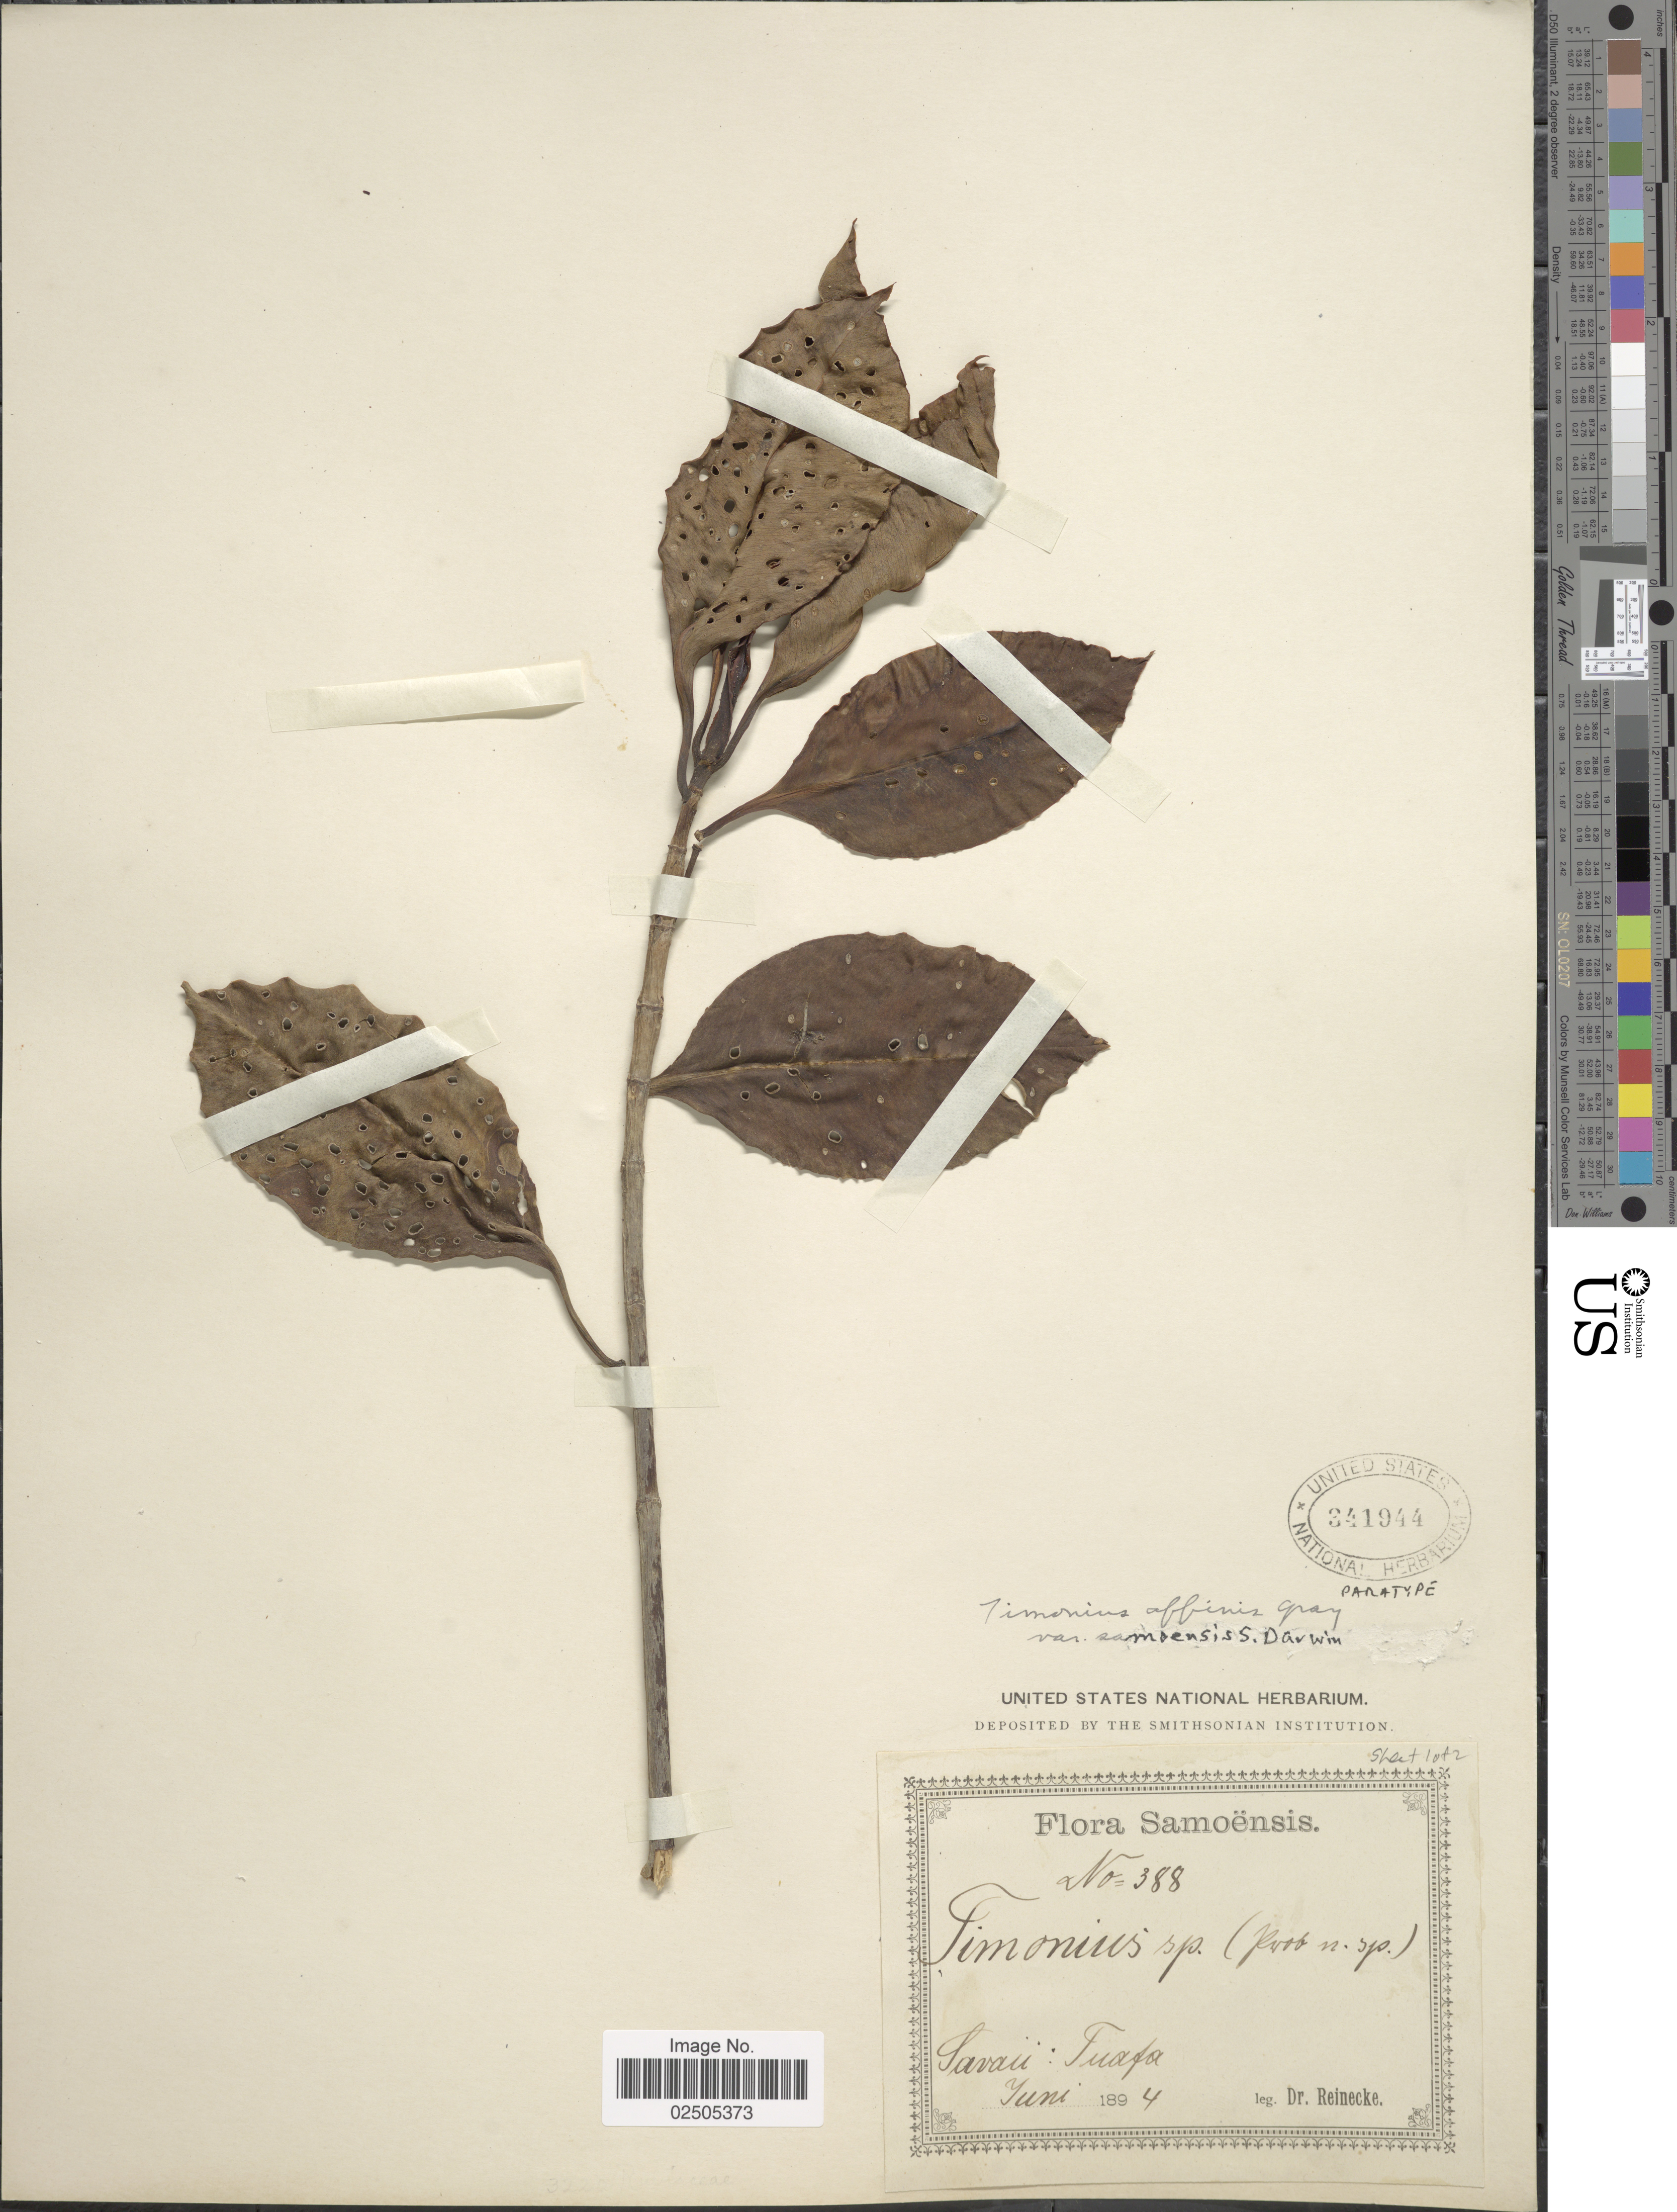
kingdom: Plantae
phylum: Tracheophyta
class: Magnoliopsida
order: Gentianales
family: Rubiaceae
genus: Timonius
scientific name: Timonius affinis var. samoensis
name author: S.P. Darwin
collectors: -- Reinecke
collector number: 388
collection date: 1894-06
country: Samoa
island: Savai'i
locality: Samoensis, Savaii. Tuafa [interpreted]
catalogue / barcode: US 341944